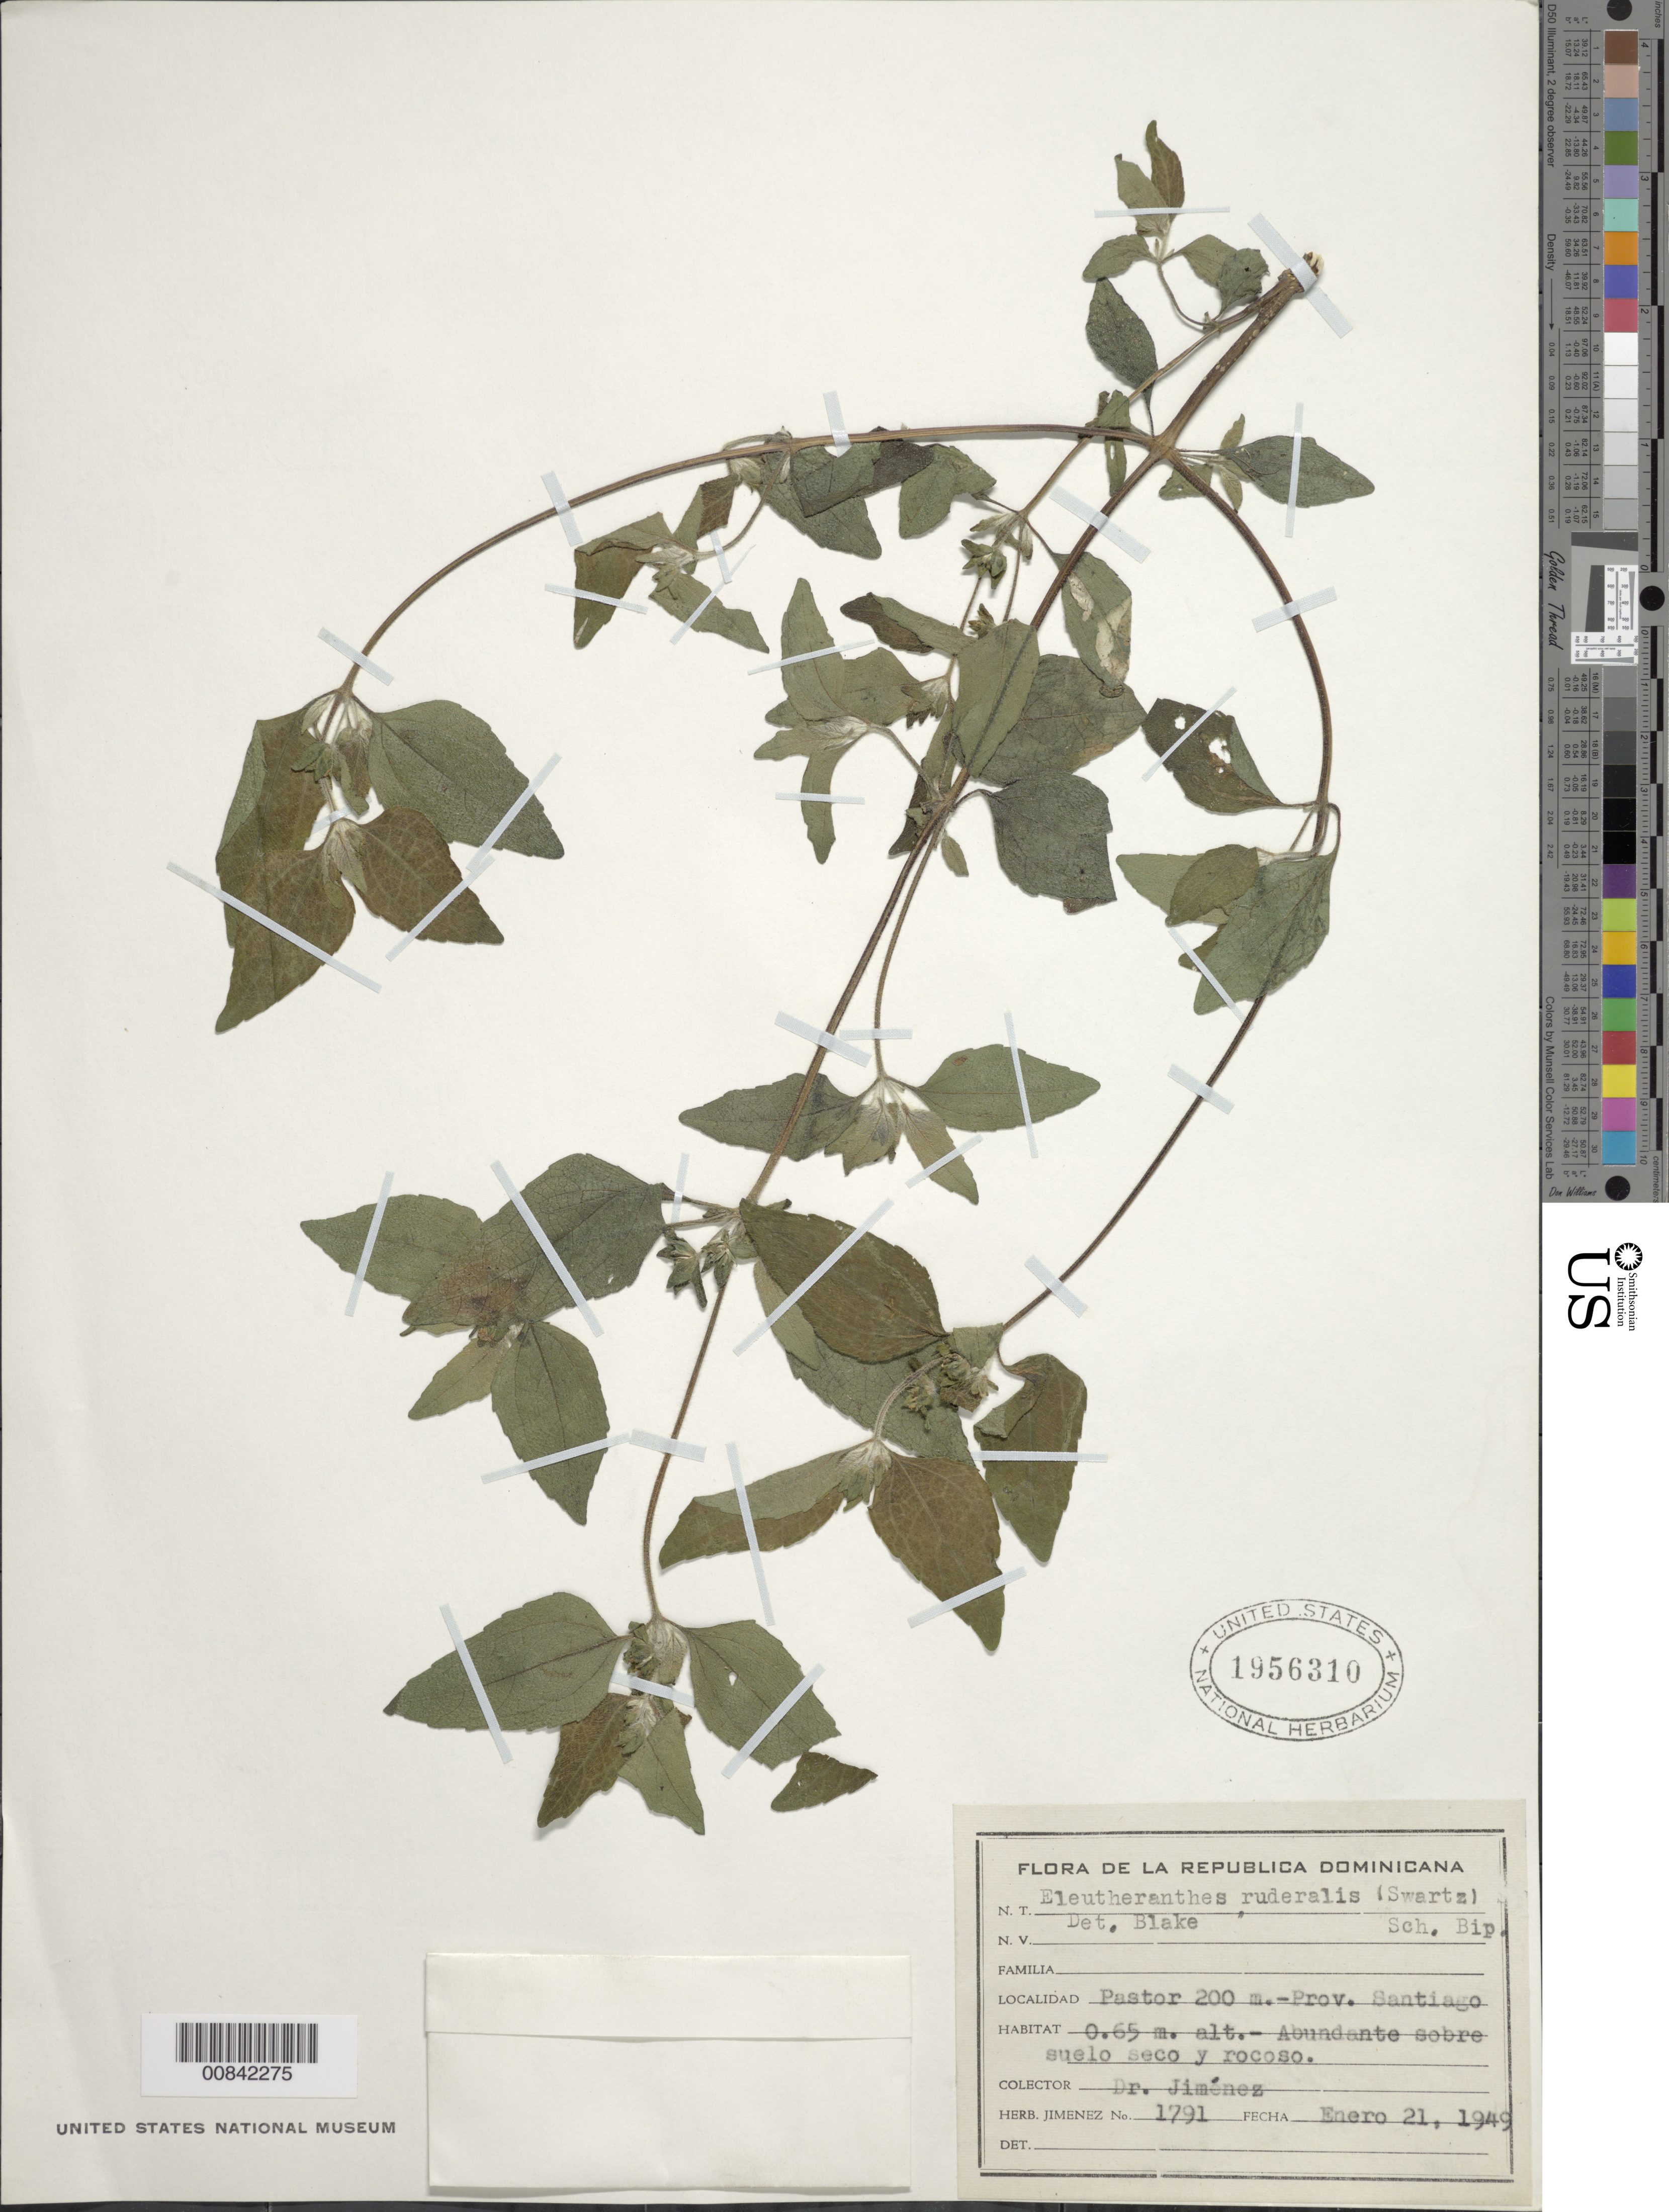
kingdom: Plantae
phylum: Tracheophyta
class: Magnoliopsida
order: Asterales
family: Asteraceae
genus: Eleutheranthera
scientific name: Eleutheranthera ruderalis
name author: (Sw.) Sch. Bip.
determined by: Blake, --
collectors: J. J. Jiménez Almonte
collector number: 1791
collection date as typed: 21 Jan 1949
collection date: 1949-01-21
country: Dominican Republic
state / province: Santiago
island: Hispaniola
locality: Pastor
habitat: Sobre suelo secoy rocoso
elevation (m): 200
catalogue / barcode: US 1956310